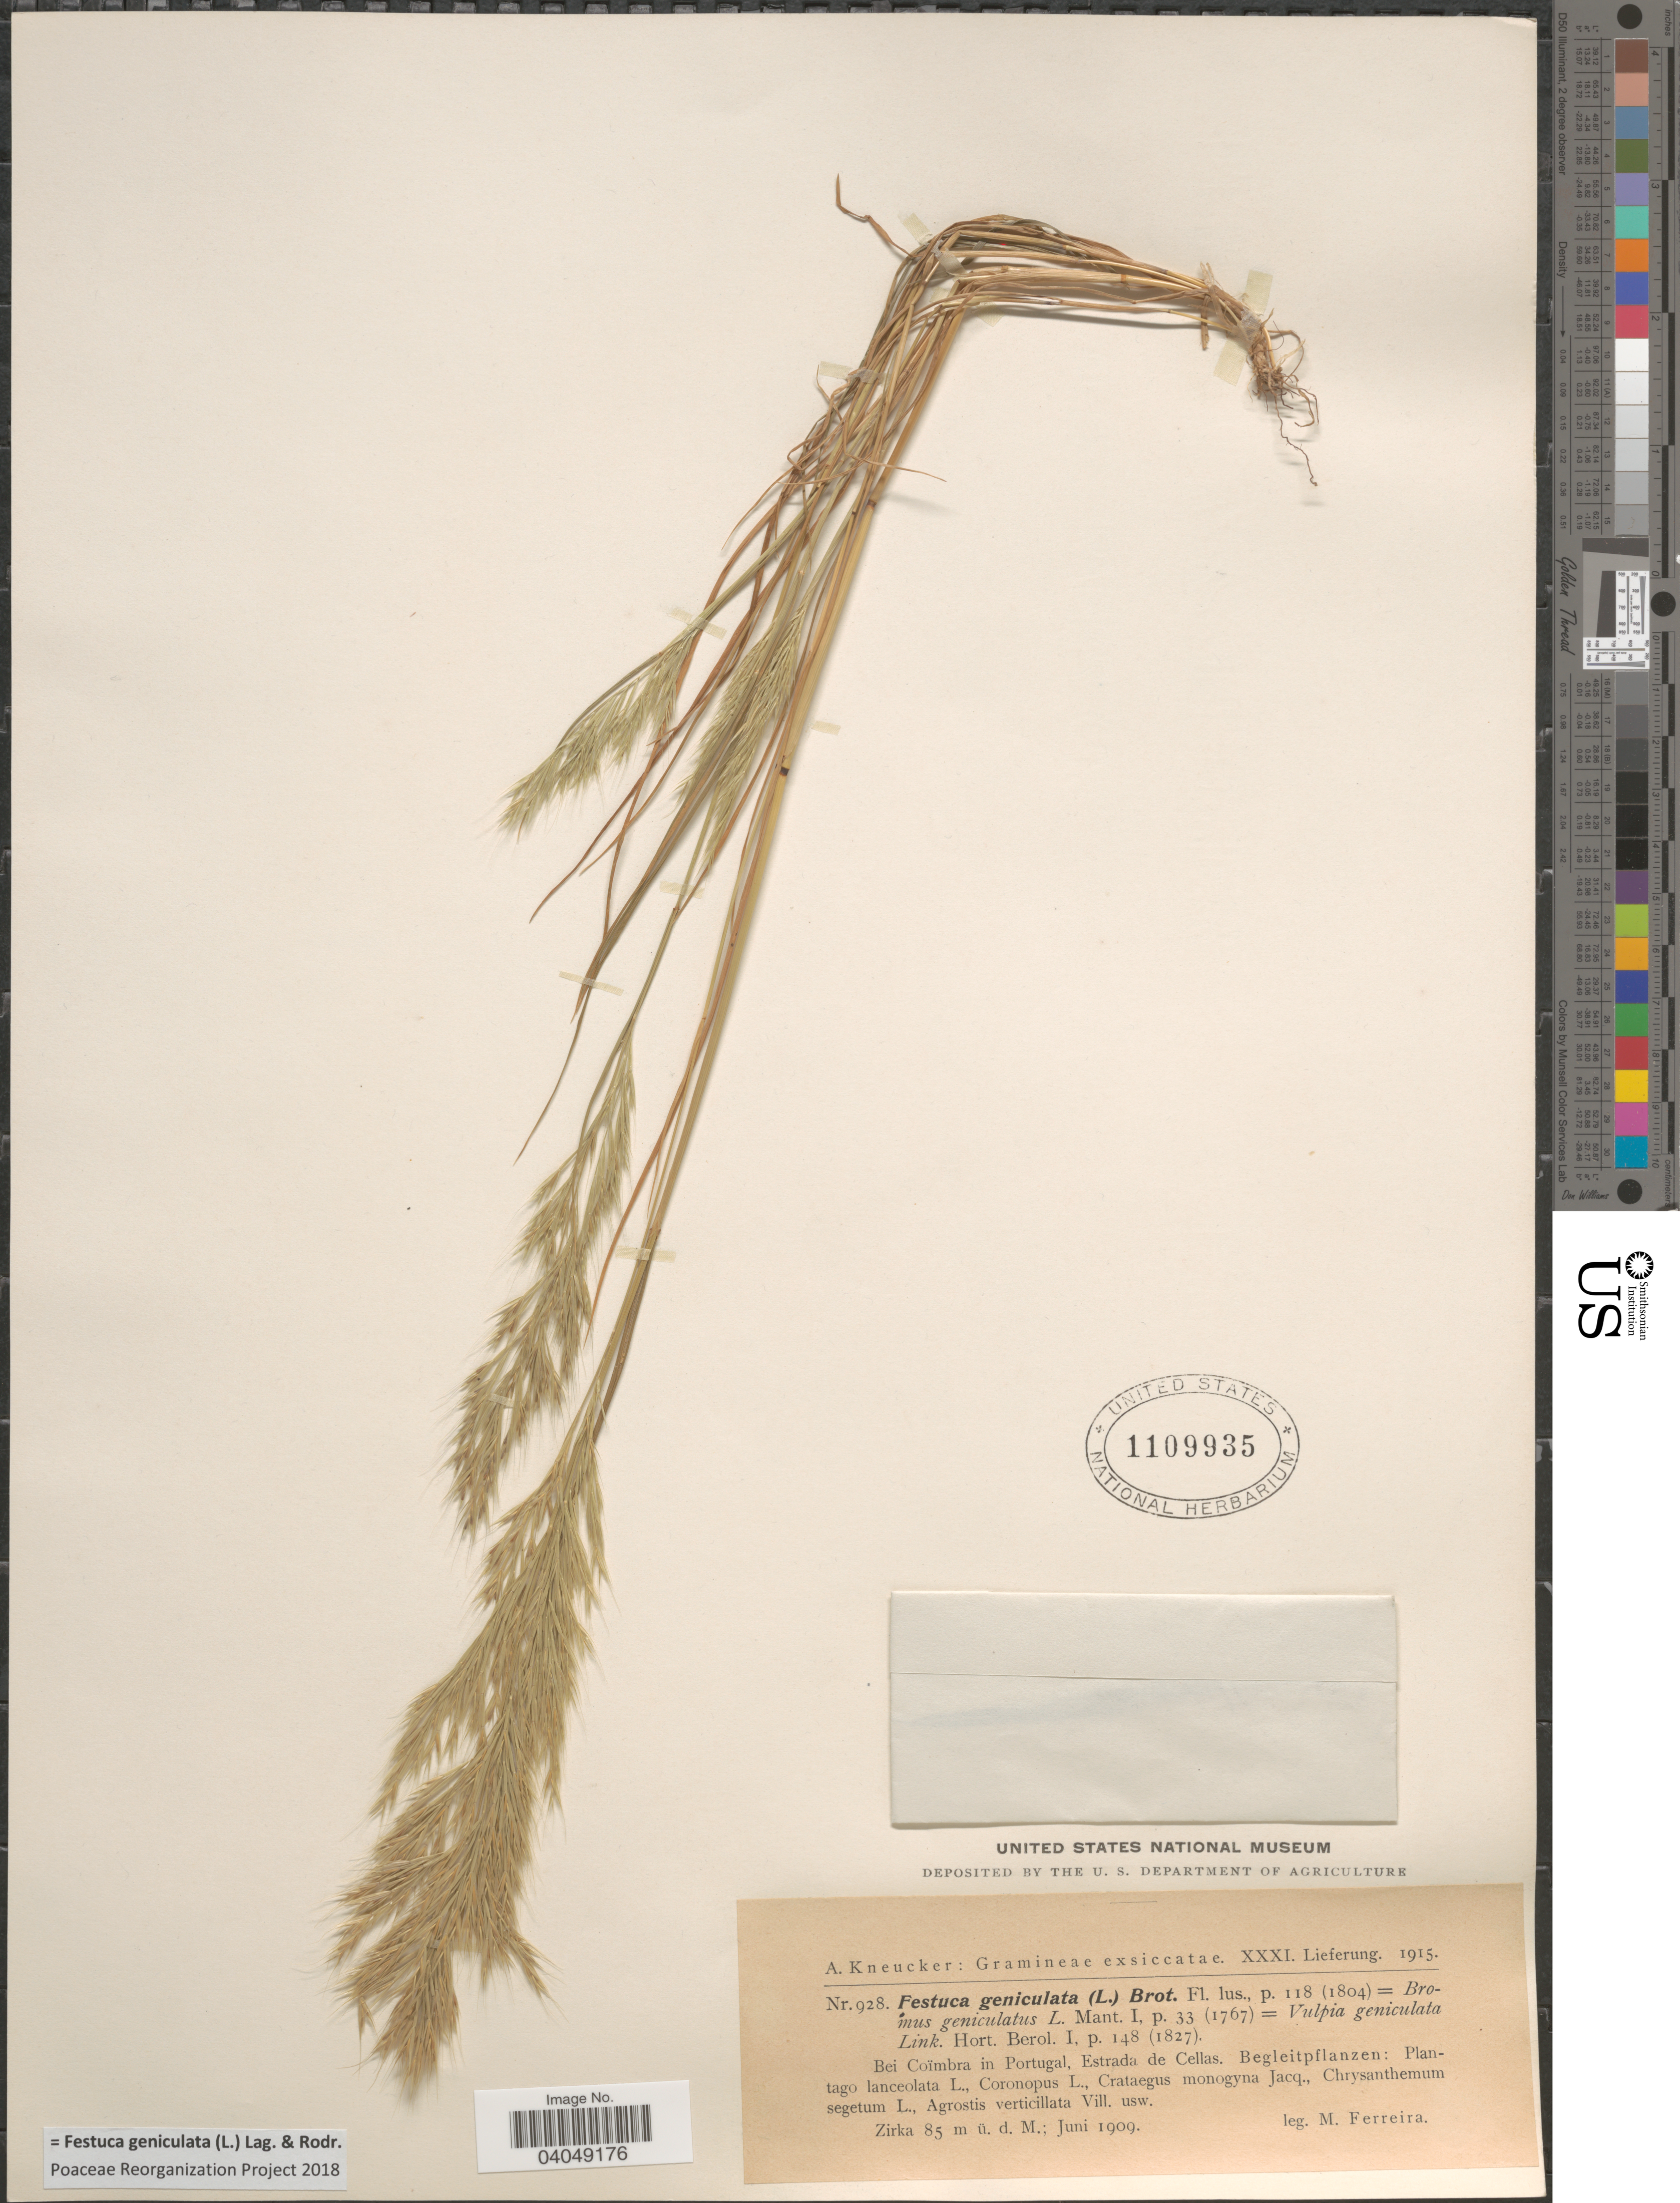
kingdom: Plantae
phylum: Tracheophyta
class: Liliopsida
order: Poales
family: Poaceae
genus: Festuca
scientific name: Festuca geniculata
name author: (L.) Lag. & Rodr.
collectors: M. Ferreira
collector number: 928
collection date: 1909-06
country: Portugal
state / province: Coimbra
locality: Bei Coïmbra in Portugal, Estrada de Cellas.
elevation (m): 85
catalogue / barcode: US 1109935